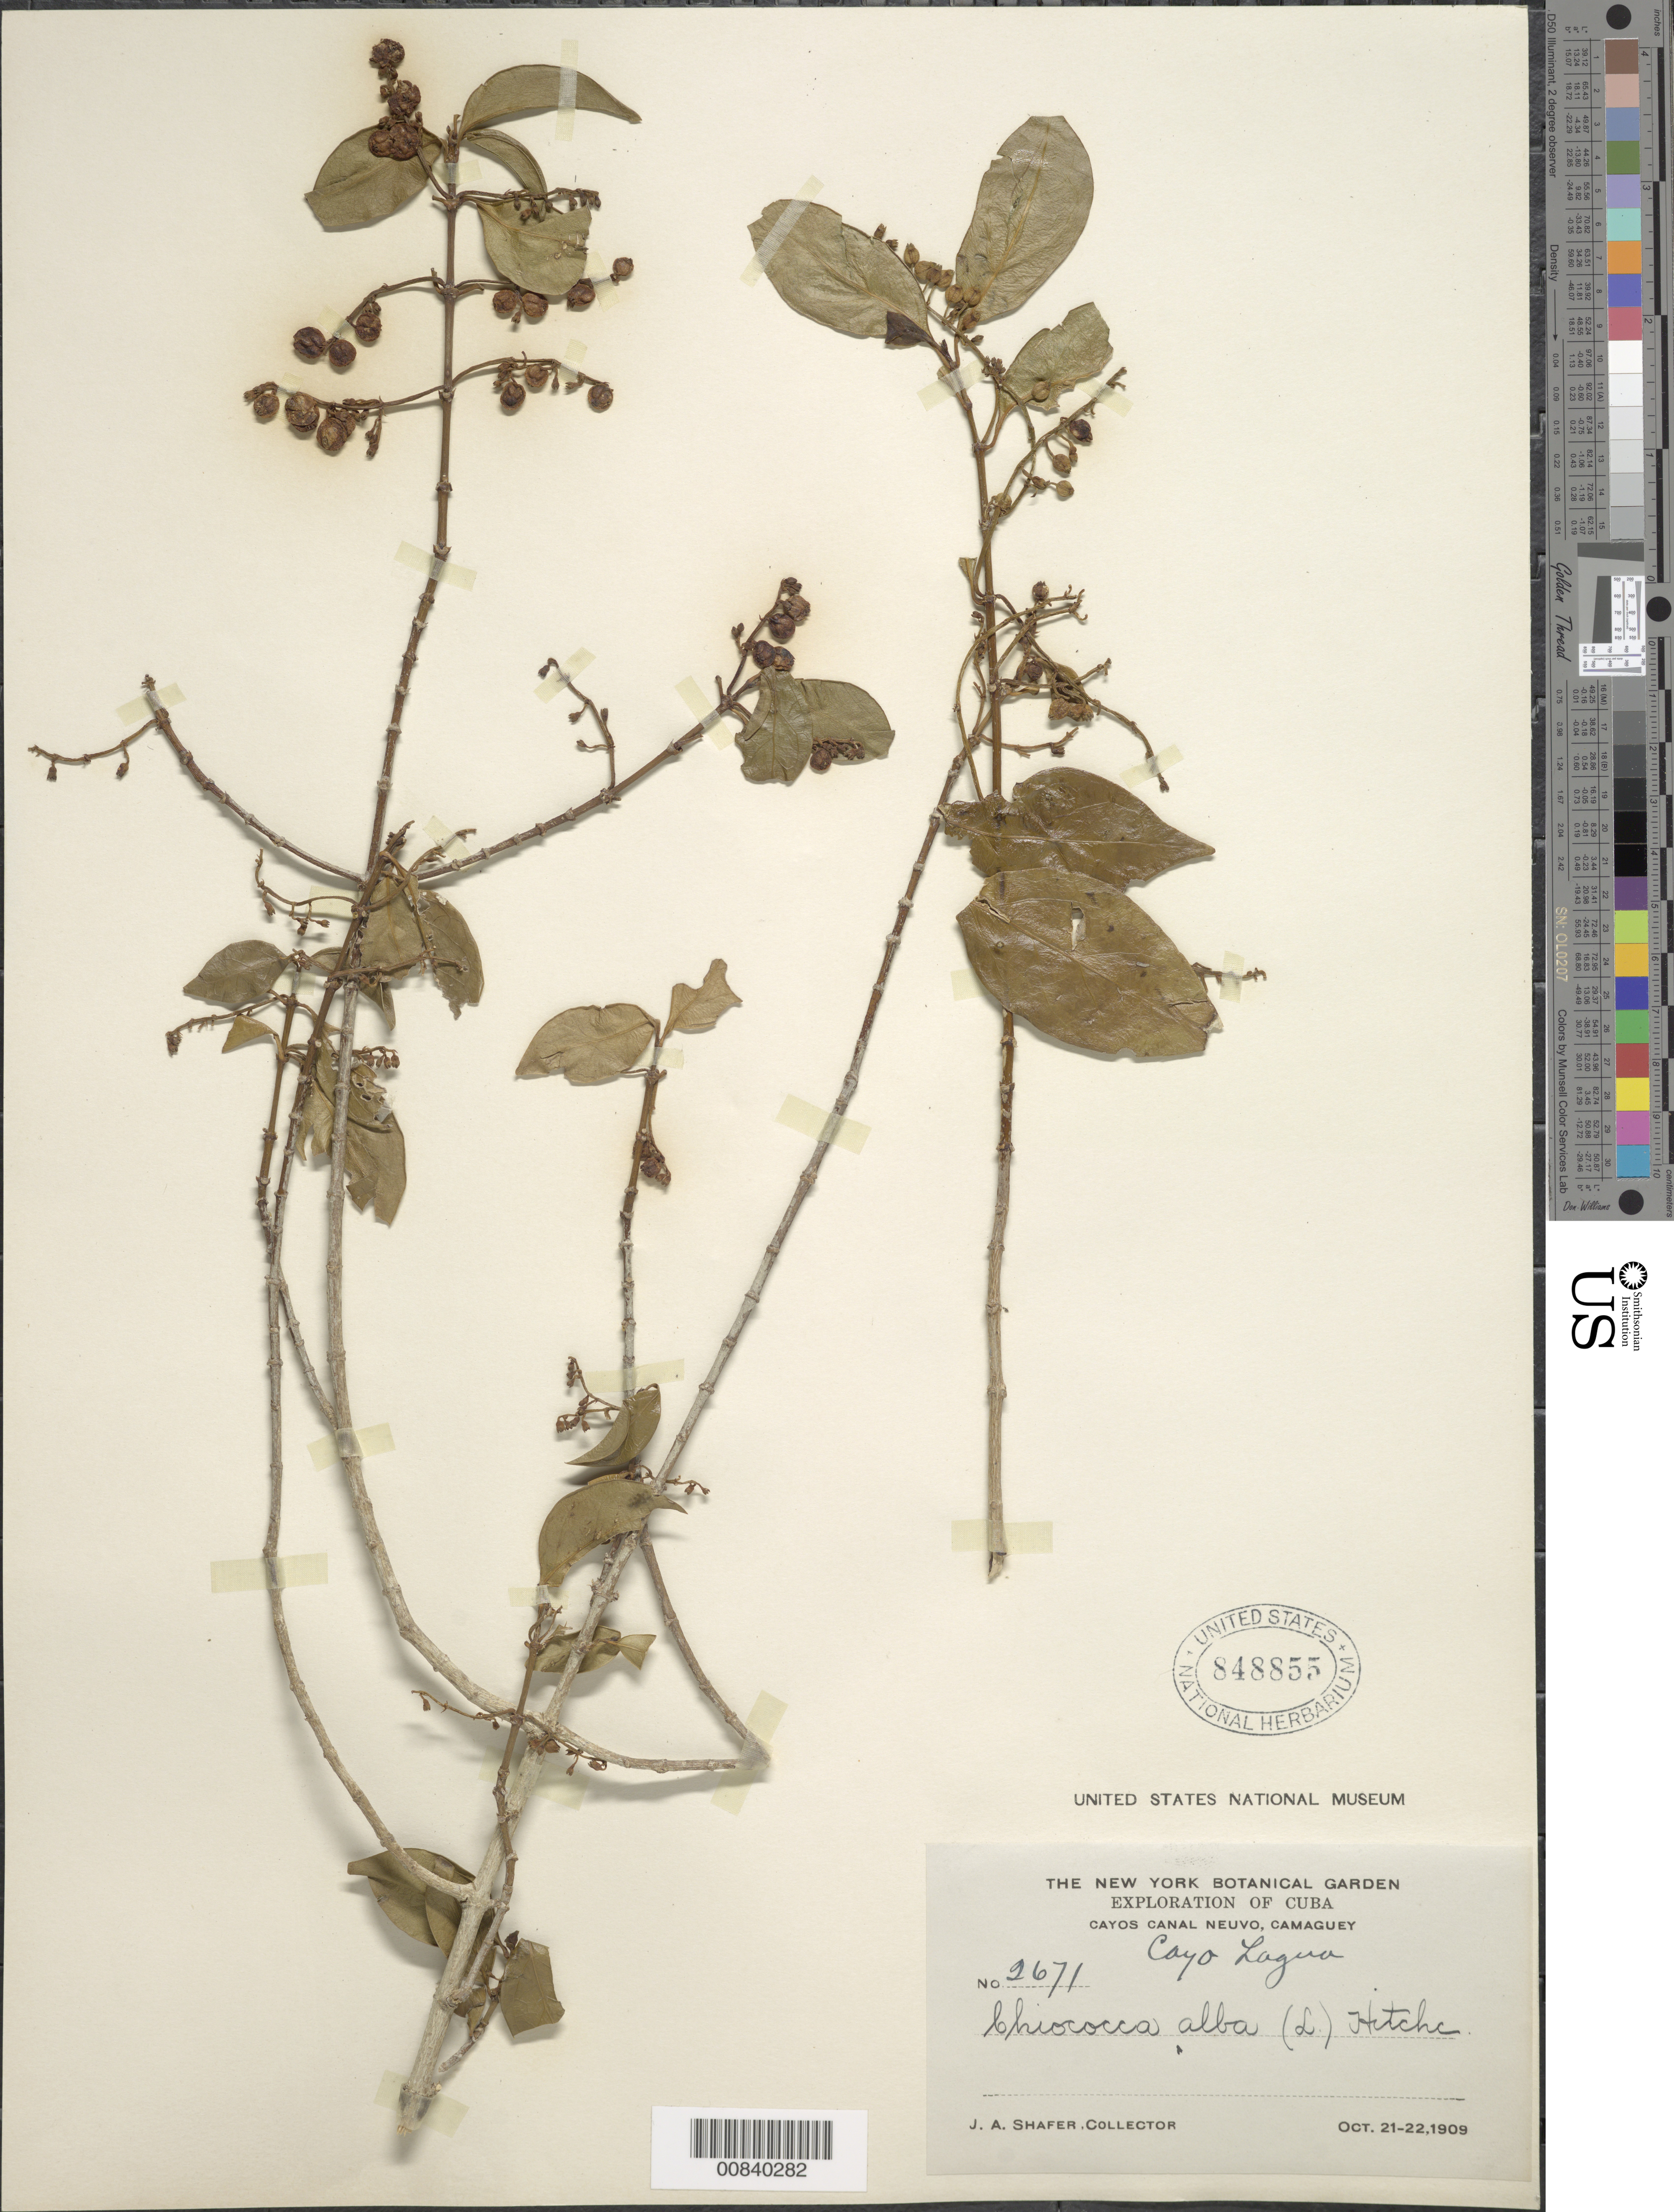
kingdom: Plantae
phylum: Tracheophyta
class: Magnoliopsida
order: Gentianales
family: Rubiaceae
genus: Chiococca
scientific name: Chiococca alba subsp. alba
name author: (L.) Hitchc.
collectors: J. A. Shafer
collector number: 2671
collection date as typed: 21 Oct 1909 to 22 Oct 1909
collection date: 1909-10-21/1909-10-22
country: Cuba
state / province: Camaguey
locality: Cayos Canal Neuvo. Cayo Lagua.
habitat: Near keys channel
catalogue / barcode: US 848855